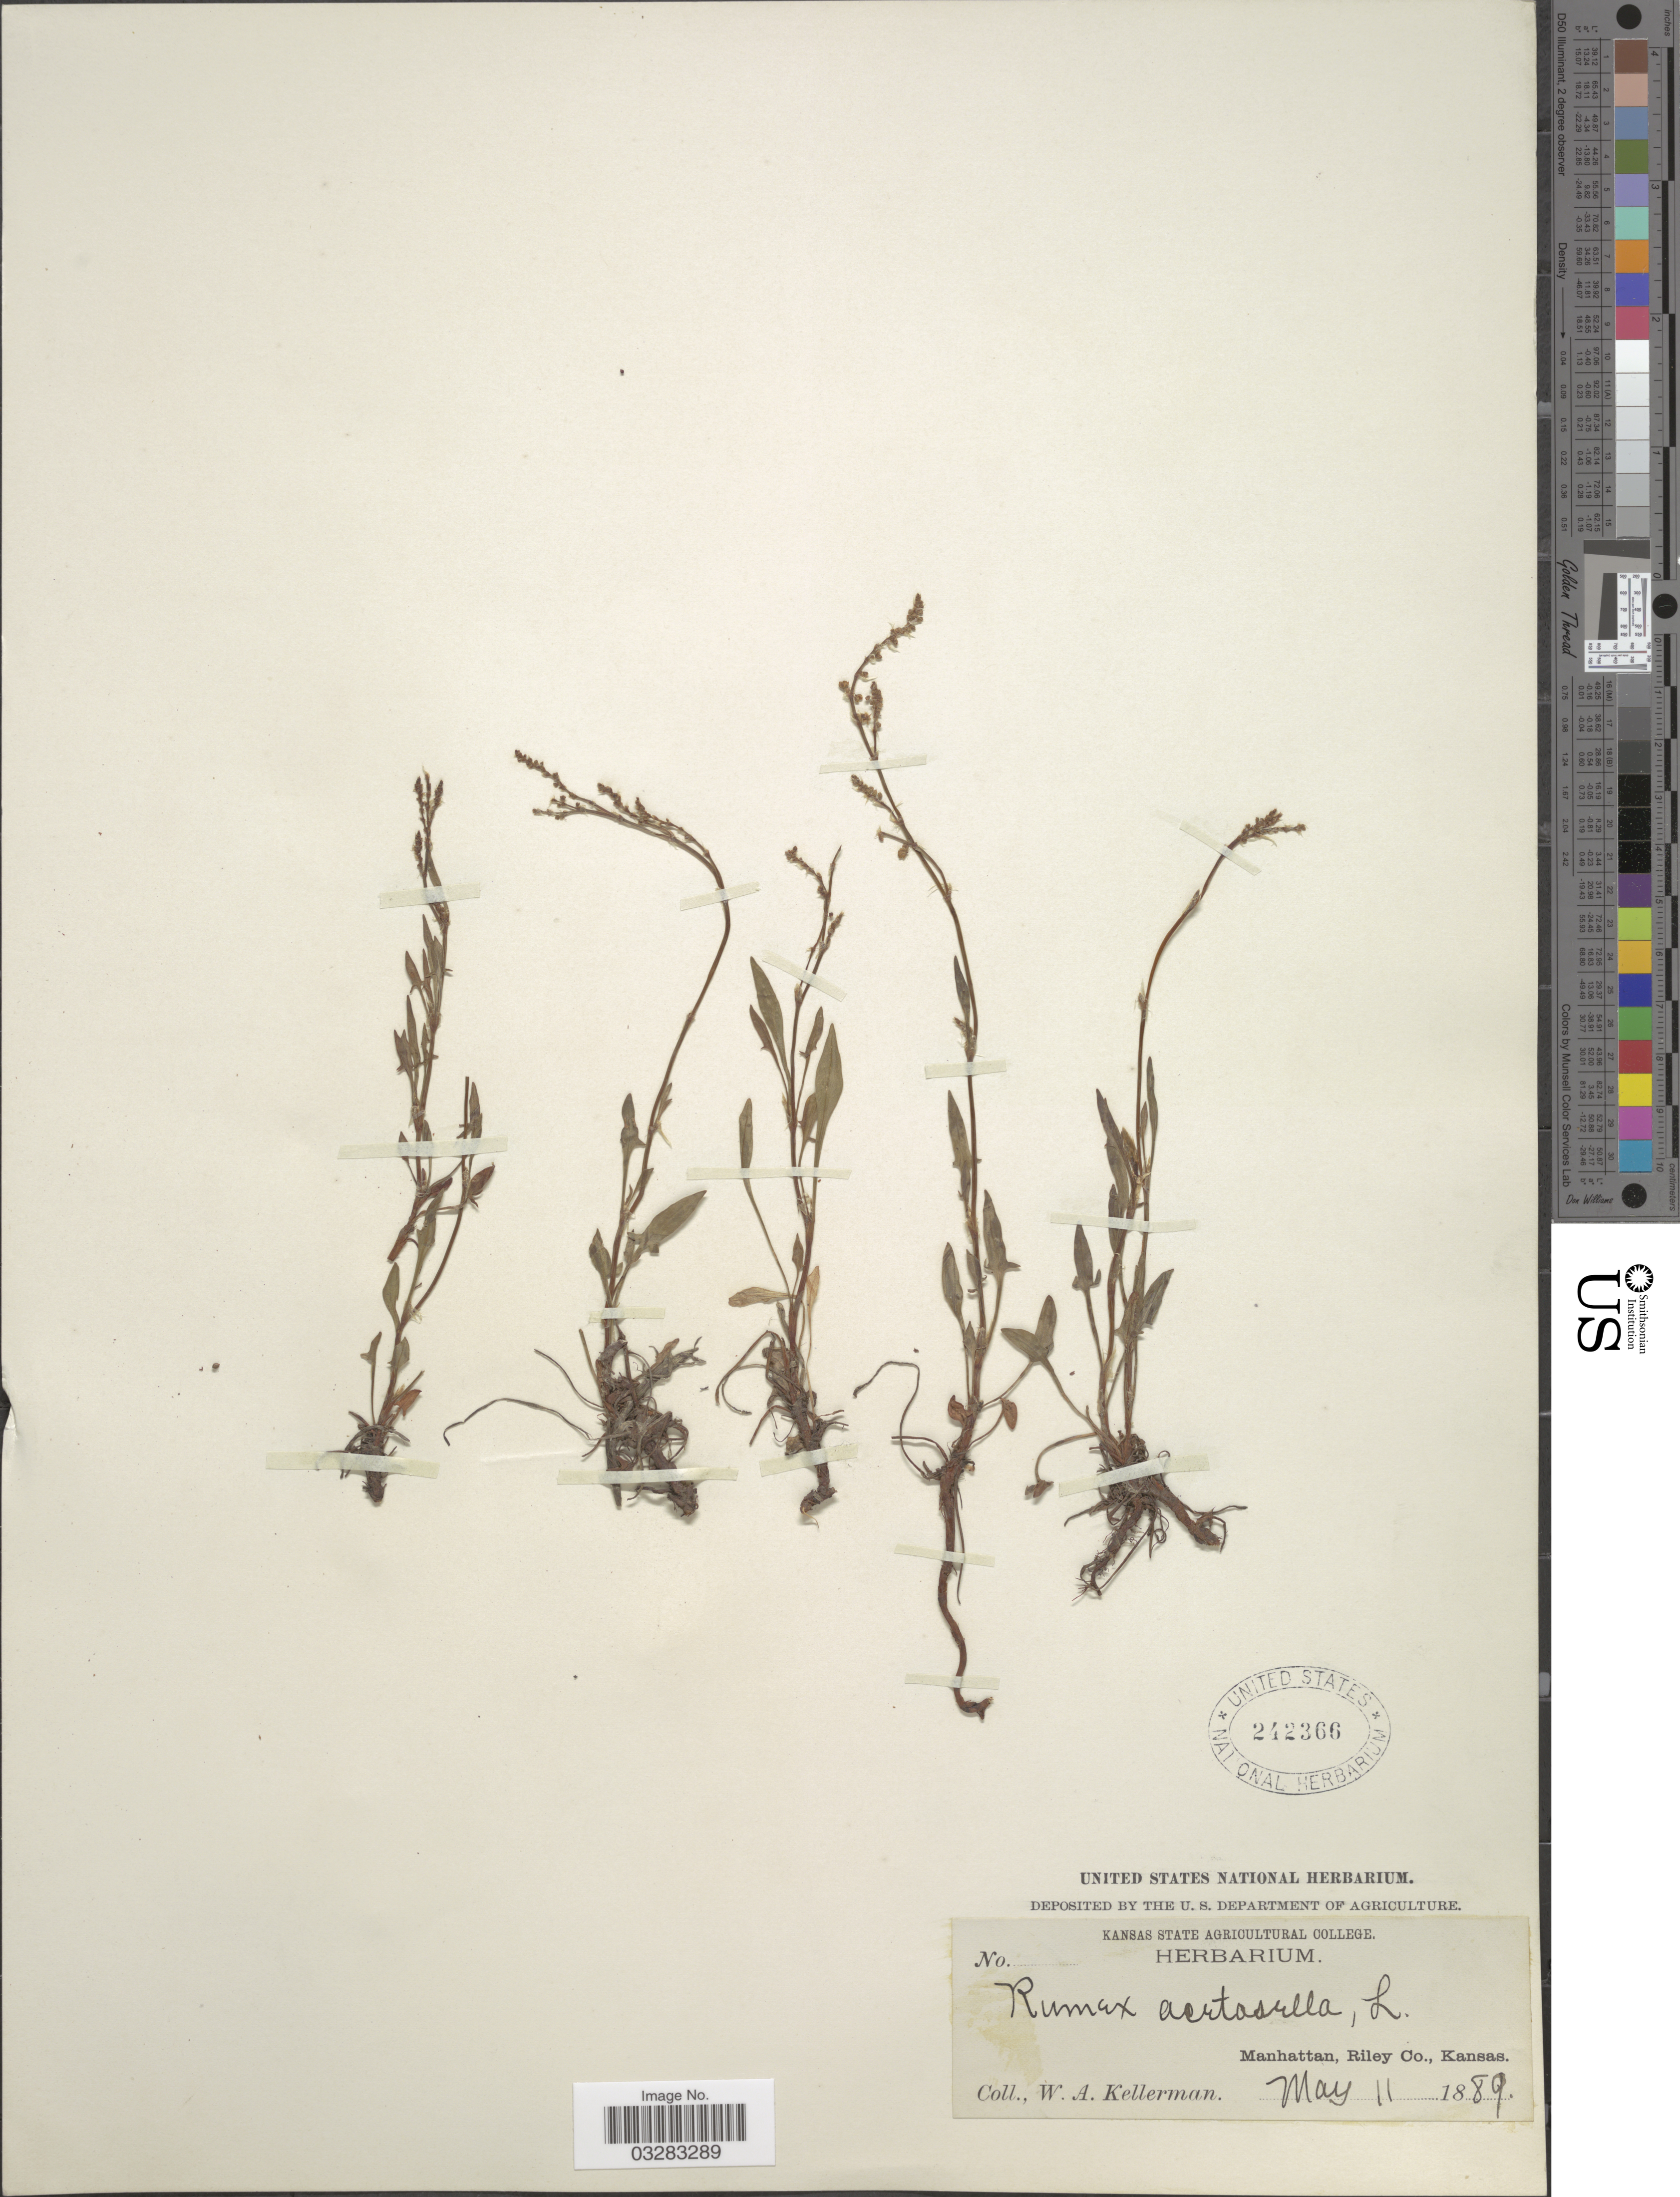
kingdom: Plantae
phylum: Tracheophyta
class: Magnoliopsida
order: Caryophyllales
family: Polygonaceae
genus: Rumex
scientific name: Rumex acetosella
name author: L.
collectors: W. Kellerman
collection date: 1889-05-11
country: United States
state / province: Kansas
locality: Manhattan, Riley Co.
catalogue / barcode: US 242366